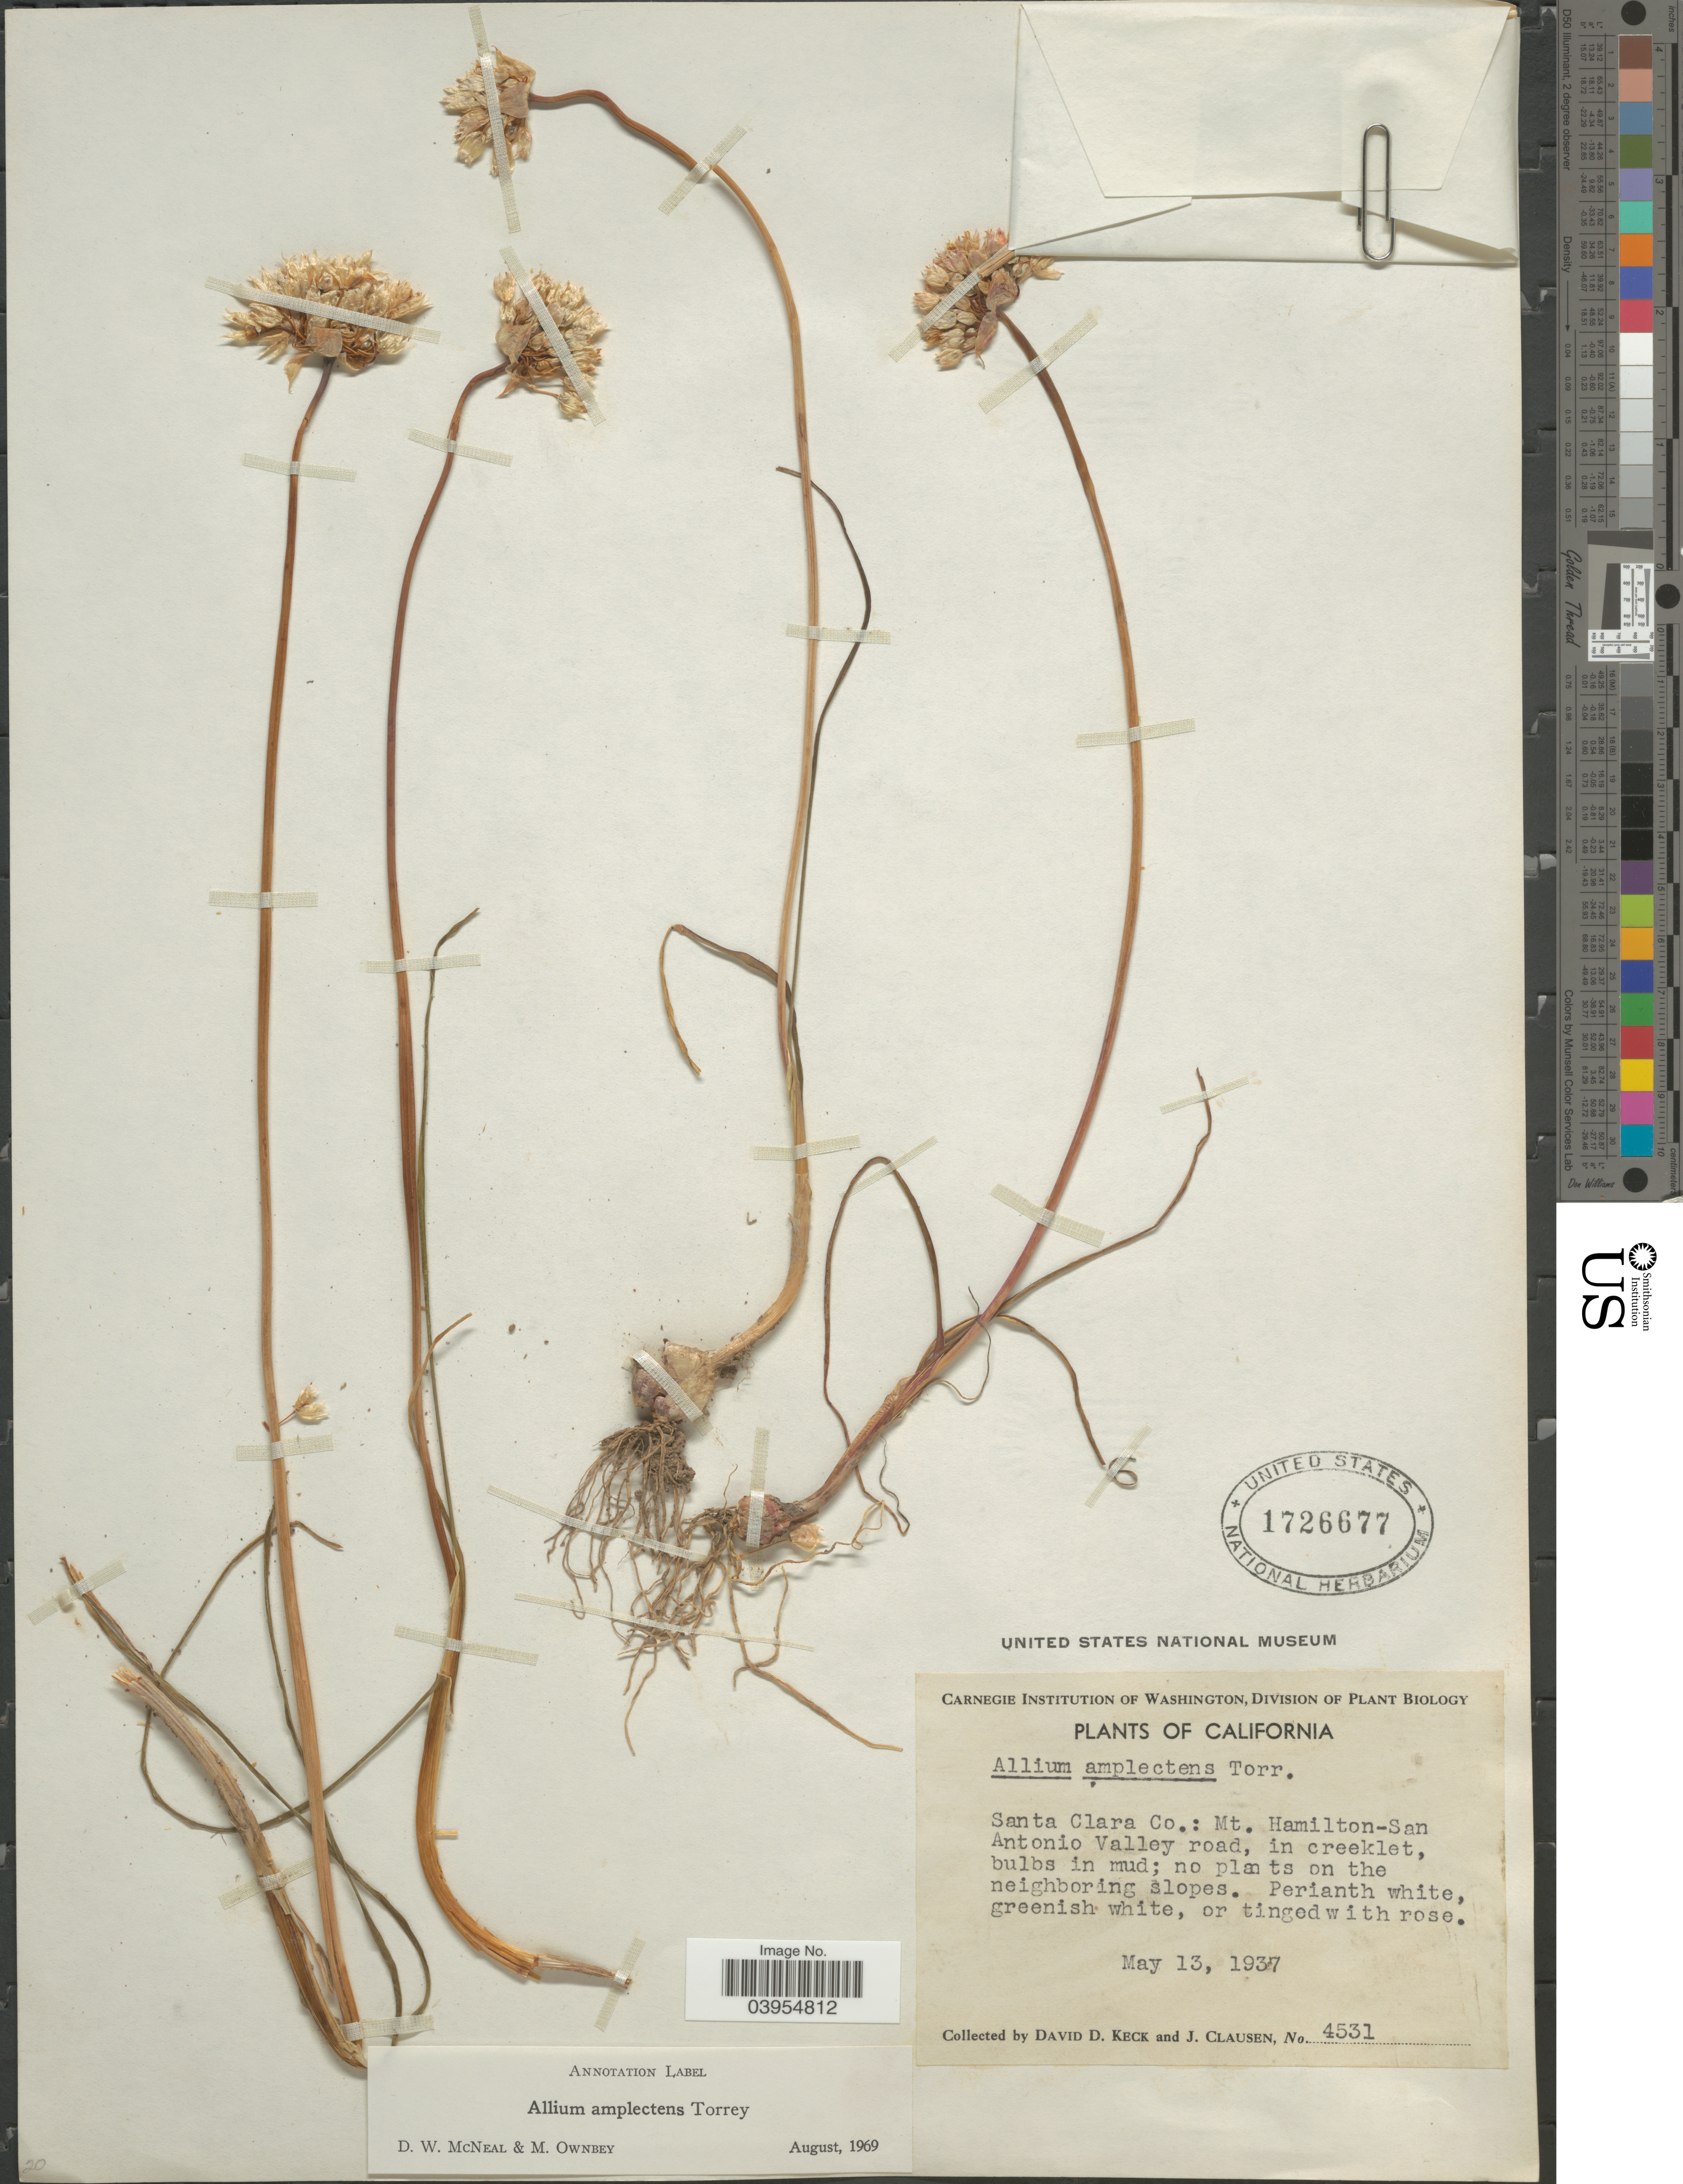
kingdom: Plantae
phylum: Tracheophyta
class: Liliopsida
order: Asparagales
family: Amaryllidaceae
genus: Allium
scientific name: Allium amplectens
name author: Torr.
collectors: D. D. Keck & J. Clausen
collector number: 4531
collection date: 1937-05-13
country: United States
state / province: California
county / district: Santa Clara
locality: Santa Clara Co.: Mt. Hamilton-San Antonio Valley road, in creeklet, bulbs in mud.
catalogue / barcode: US 1726677